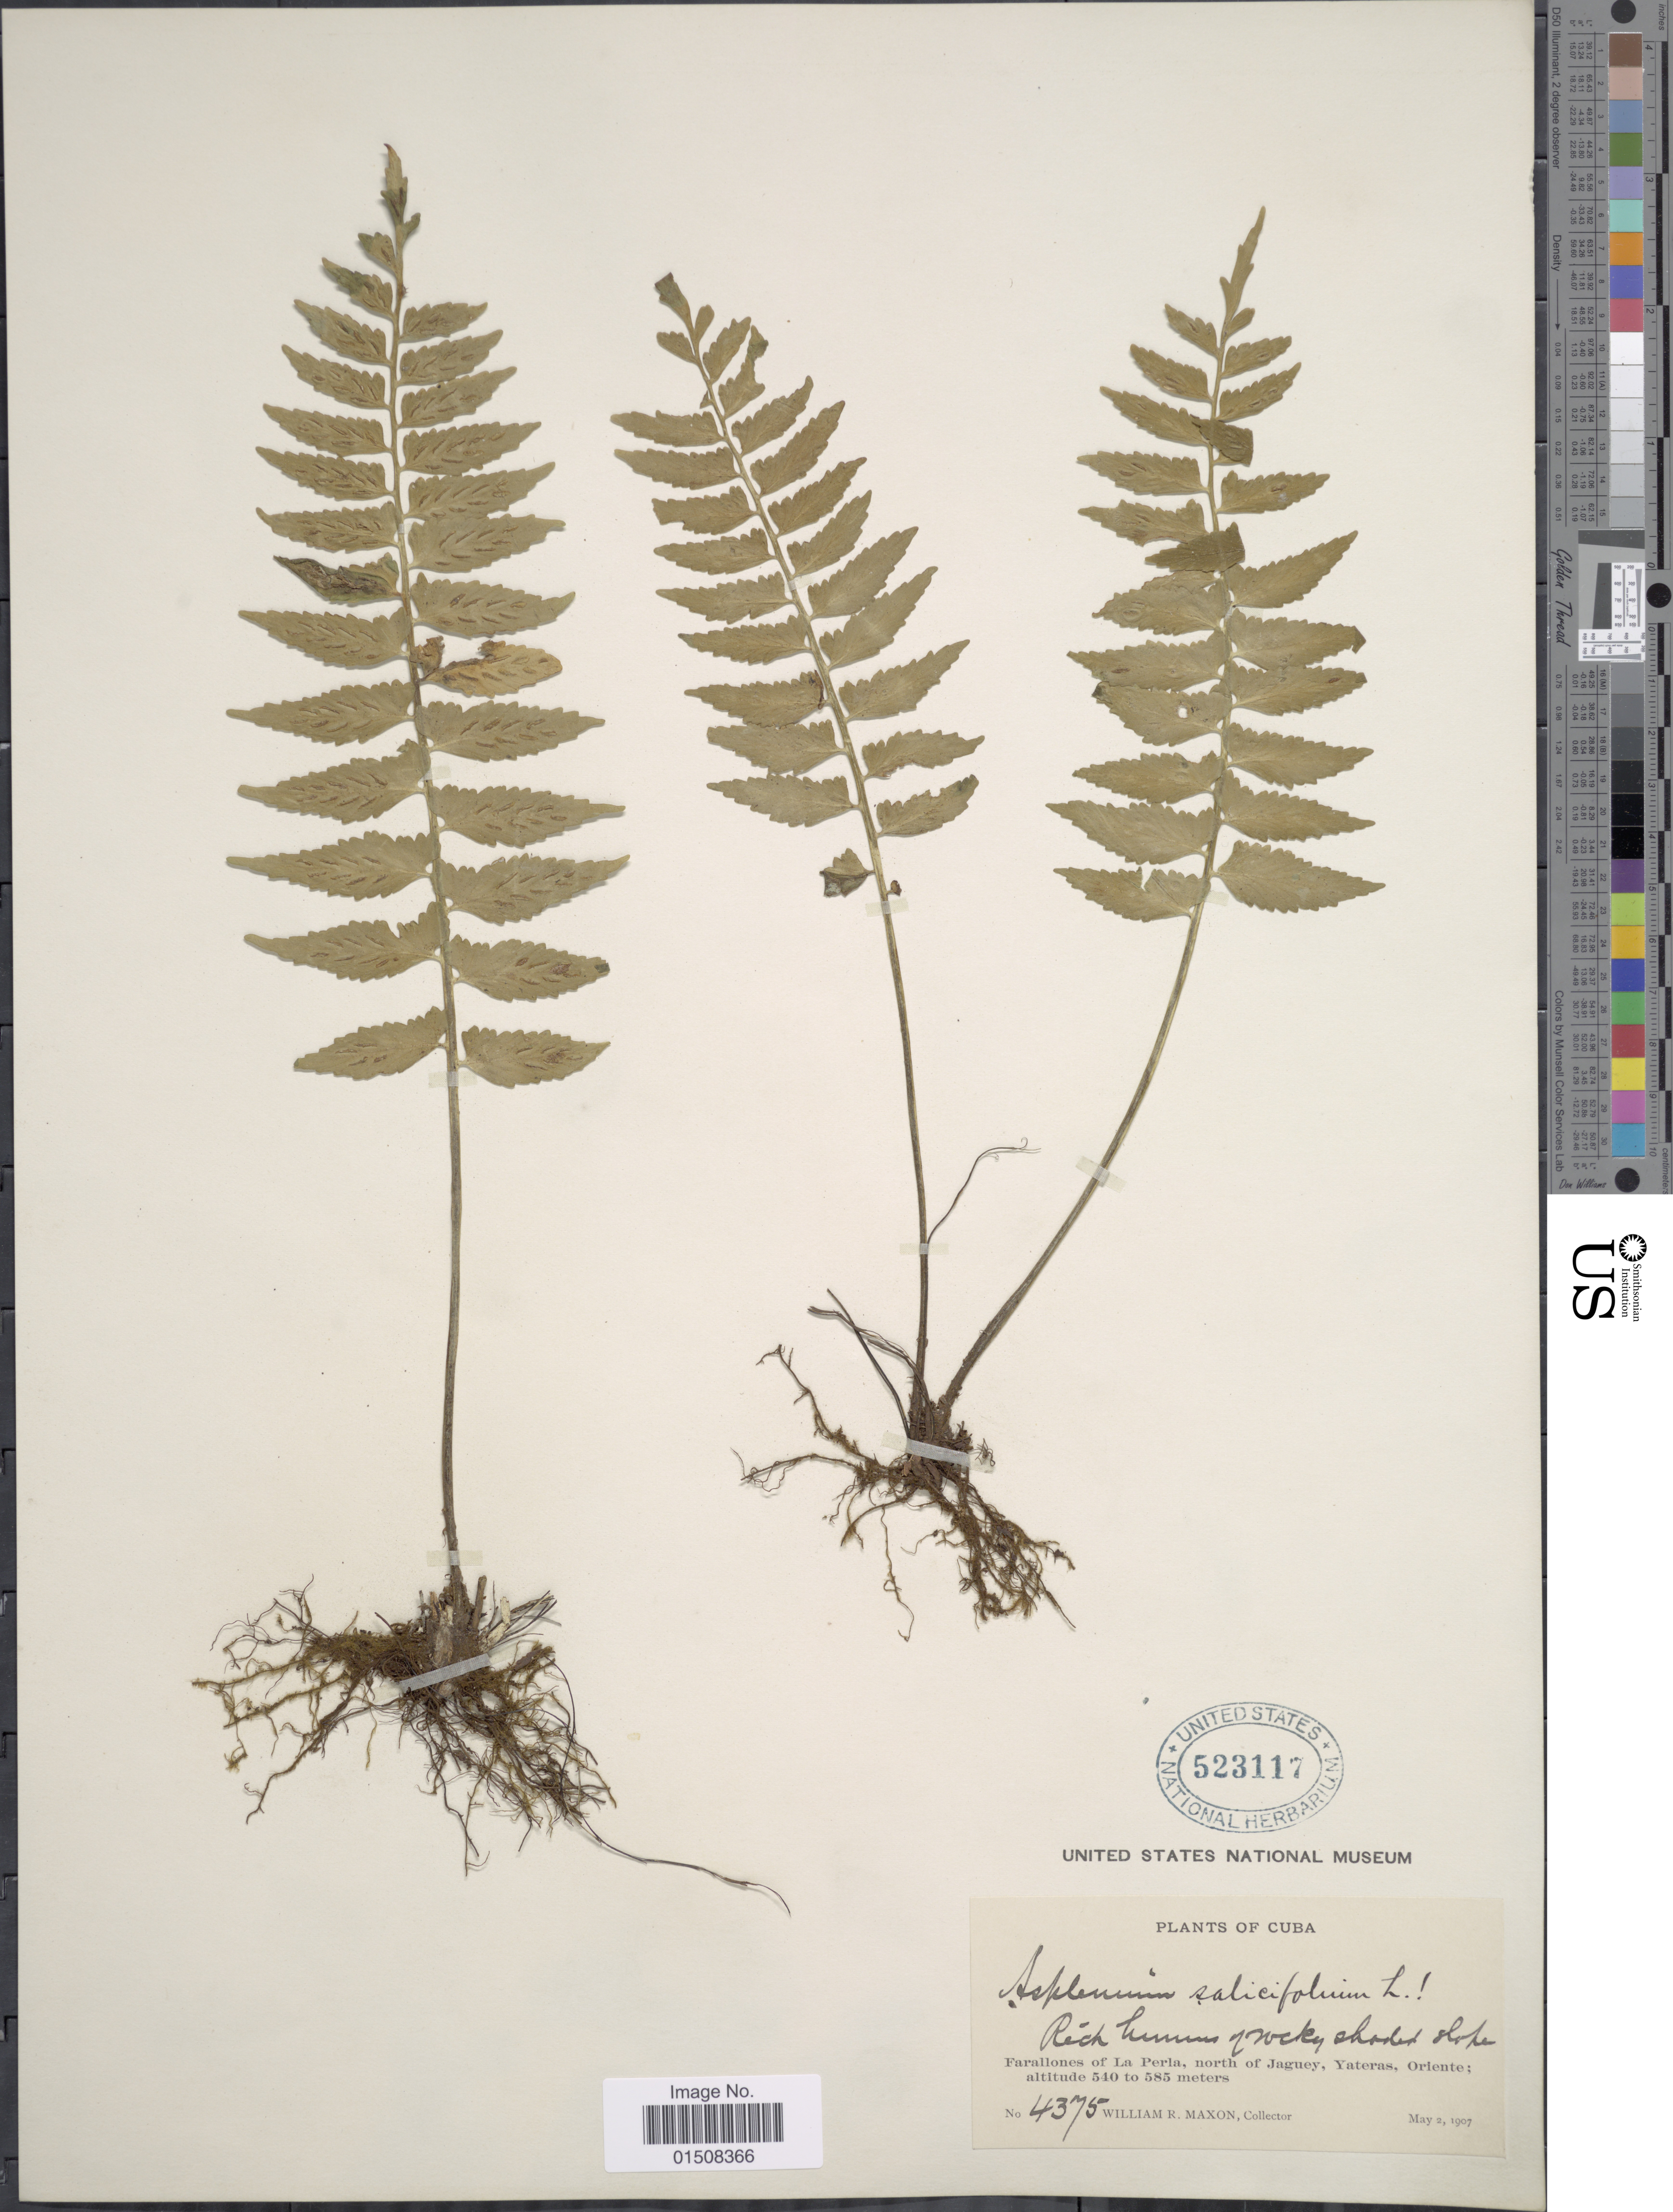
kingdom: Plantae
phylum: Tracheophyta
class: Polypodiopsida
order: Polypodiales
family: Aspleniaceae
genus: Asplenium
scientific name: Asplenium auriculatum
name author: Sw.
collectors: W. R. Maxon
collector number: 4375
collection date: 1907-05-02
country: Cuba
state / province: Oriente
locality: Farallones of La Perla, north of Jaguey, Yateras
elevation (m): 540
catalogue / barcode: US 523117